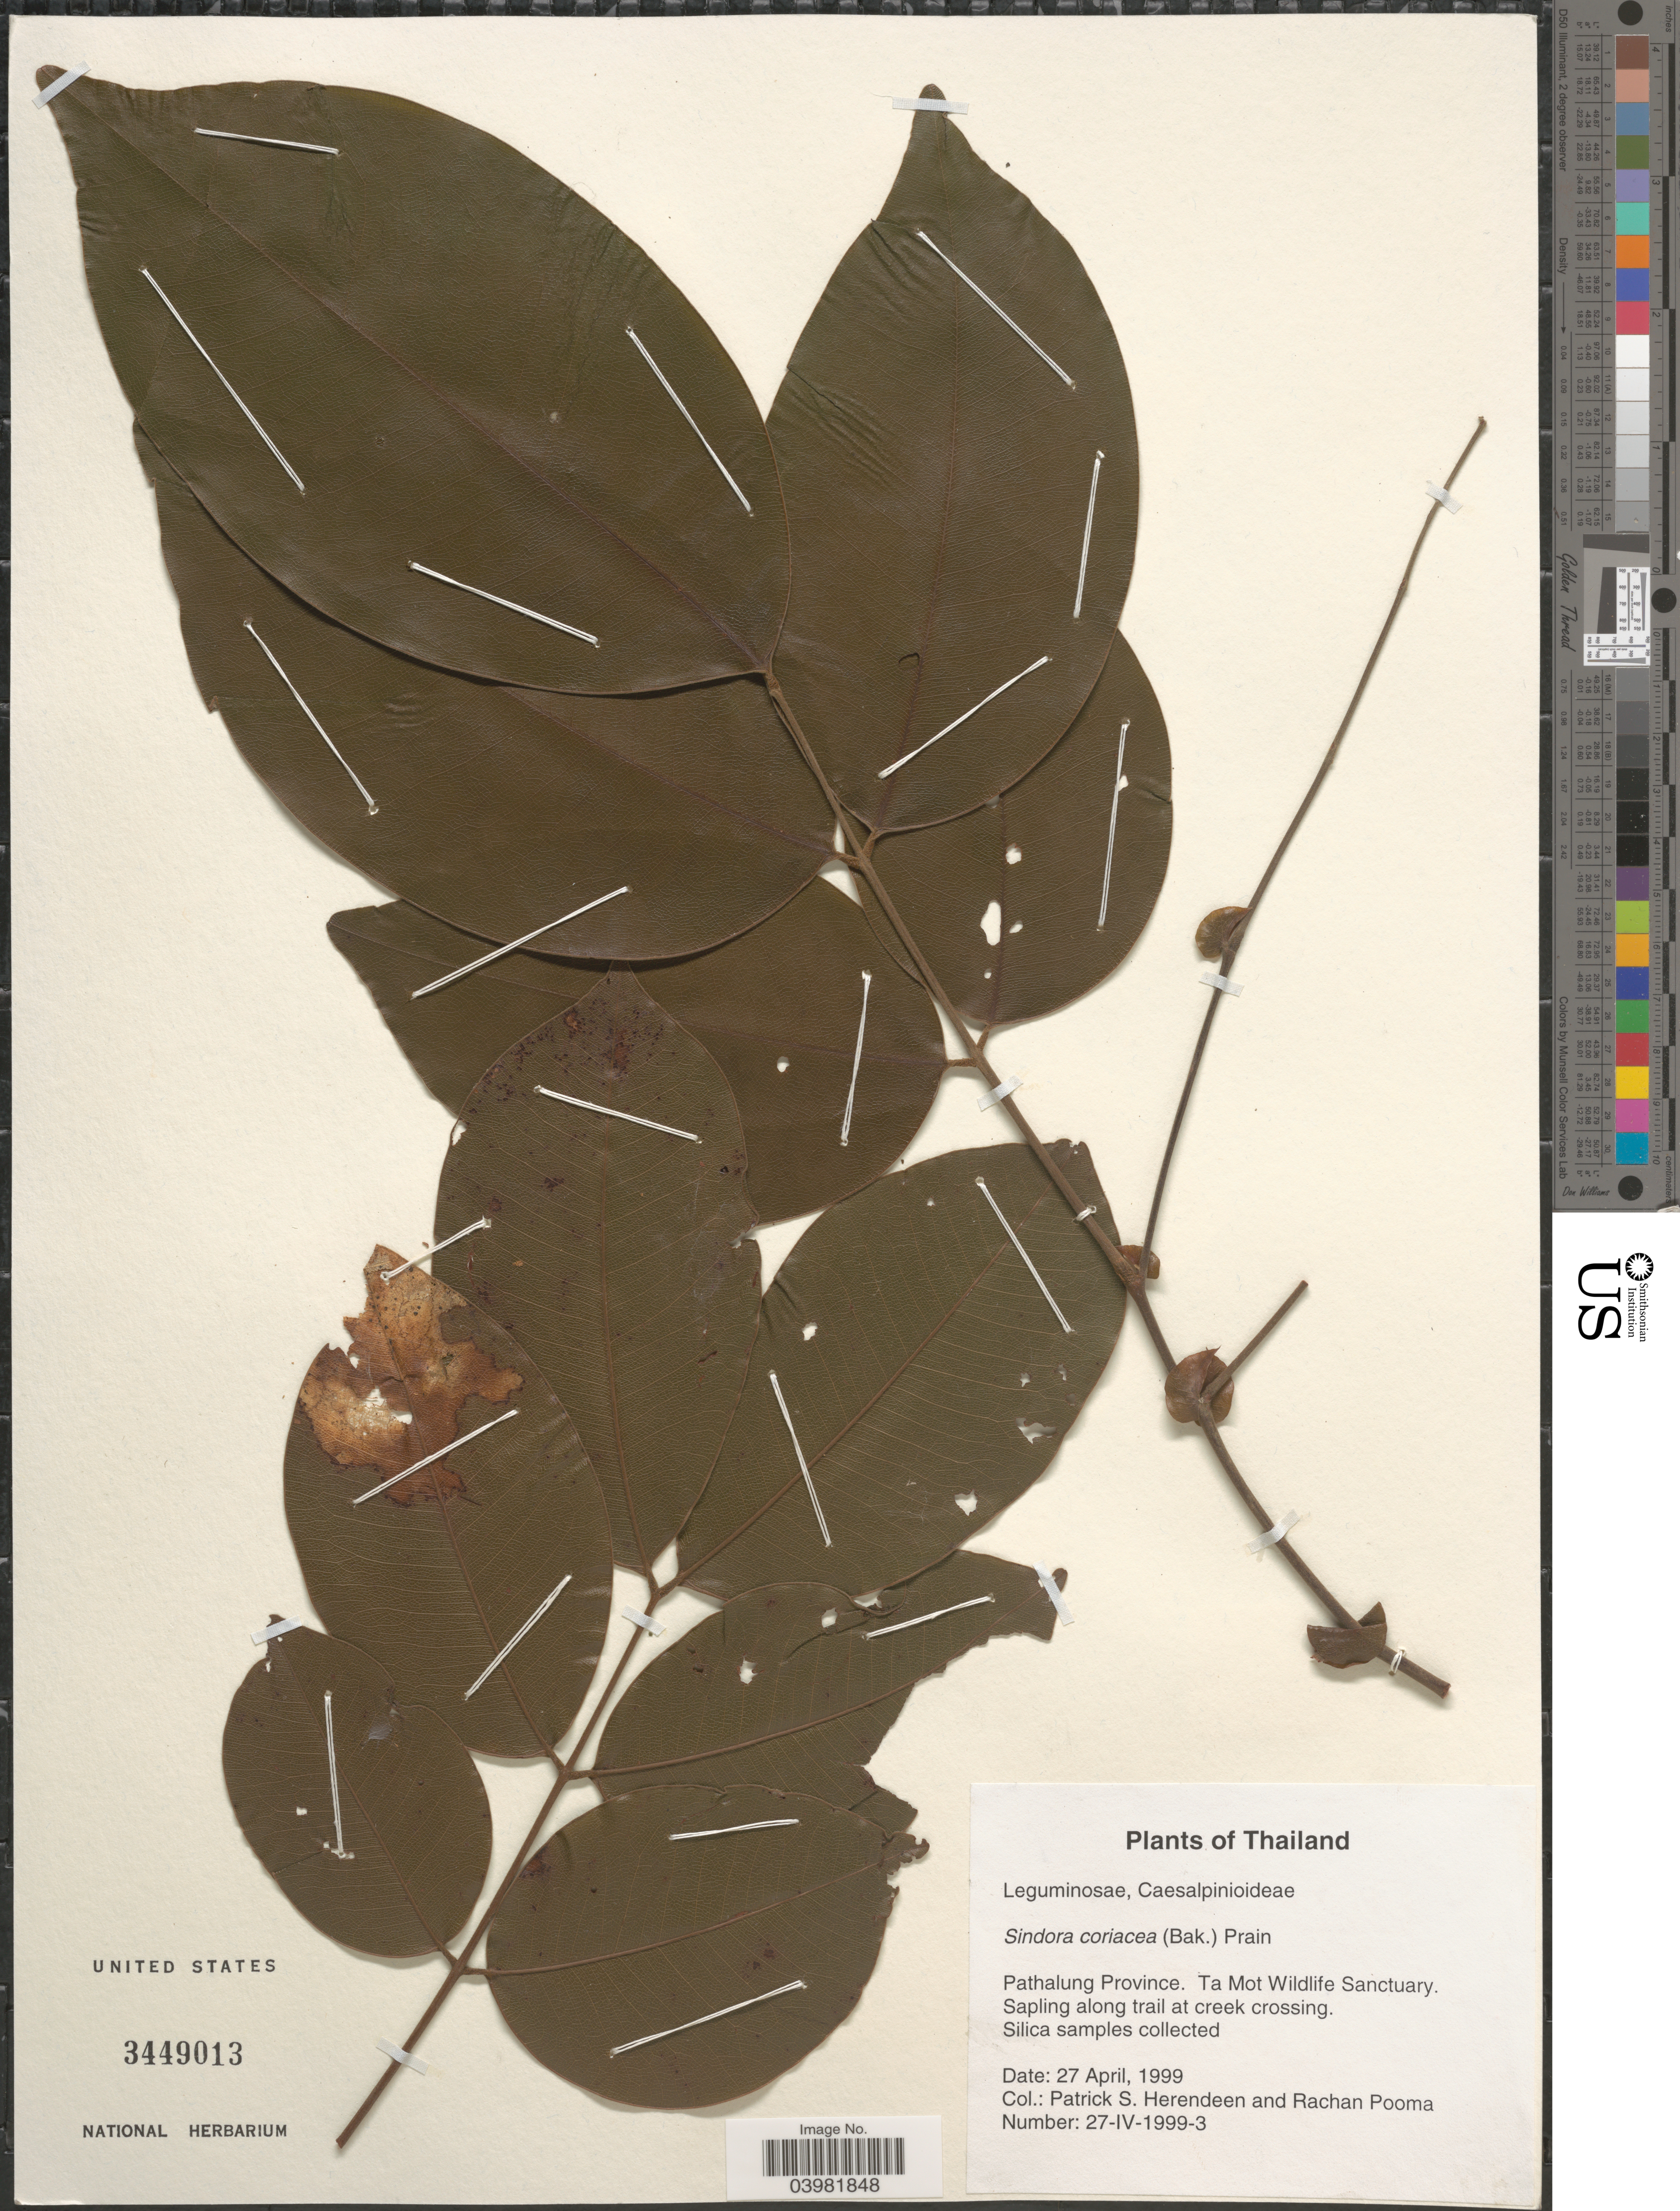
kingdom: Plantae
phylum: Tracheophyta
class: Magnoliopsida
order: Fabales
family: Fabaceae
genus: Sindora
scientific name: Sindora coriacea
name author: (Baker) Prain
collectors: P. S. Herendeen & R. Pooma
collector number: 27-IV-1999-3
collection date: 1999-04-27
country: Thailand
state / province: Phattalung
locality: Pathalung Province. Ta Mot Wildlife Sanctuary. Sapling along trail at creek crossing.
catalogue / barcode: US 3449013